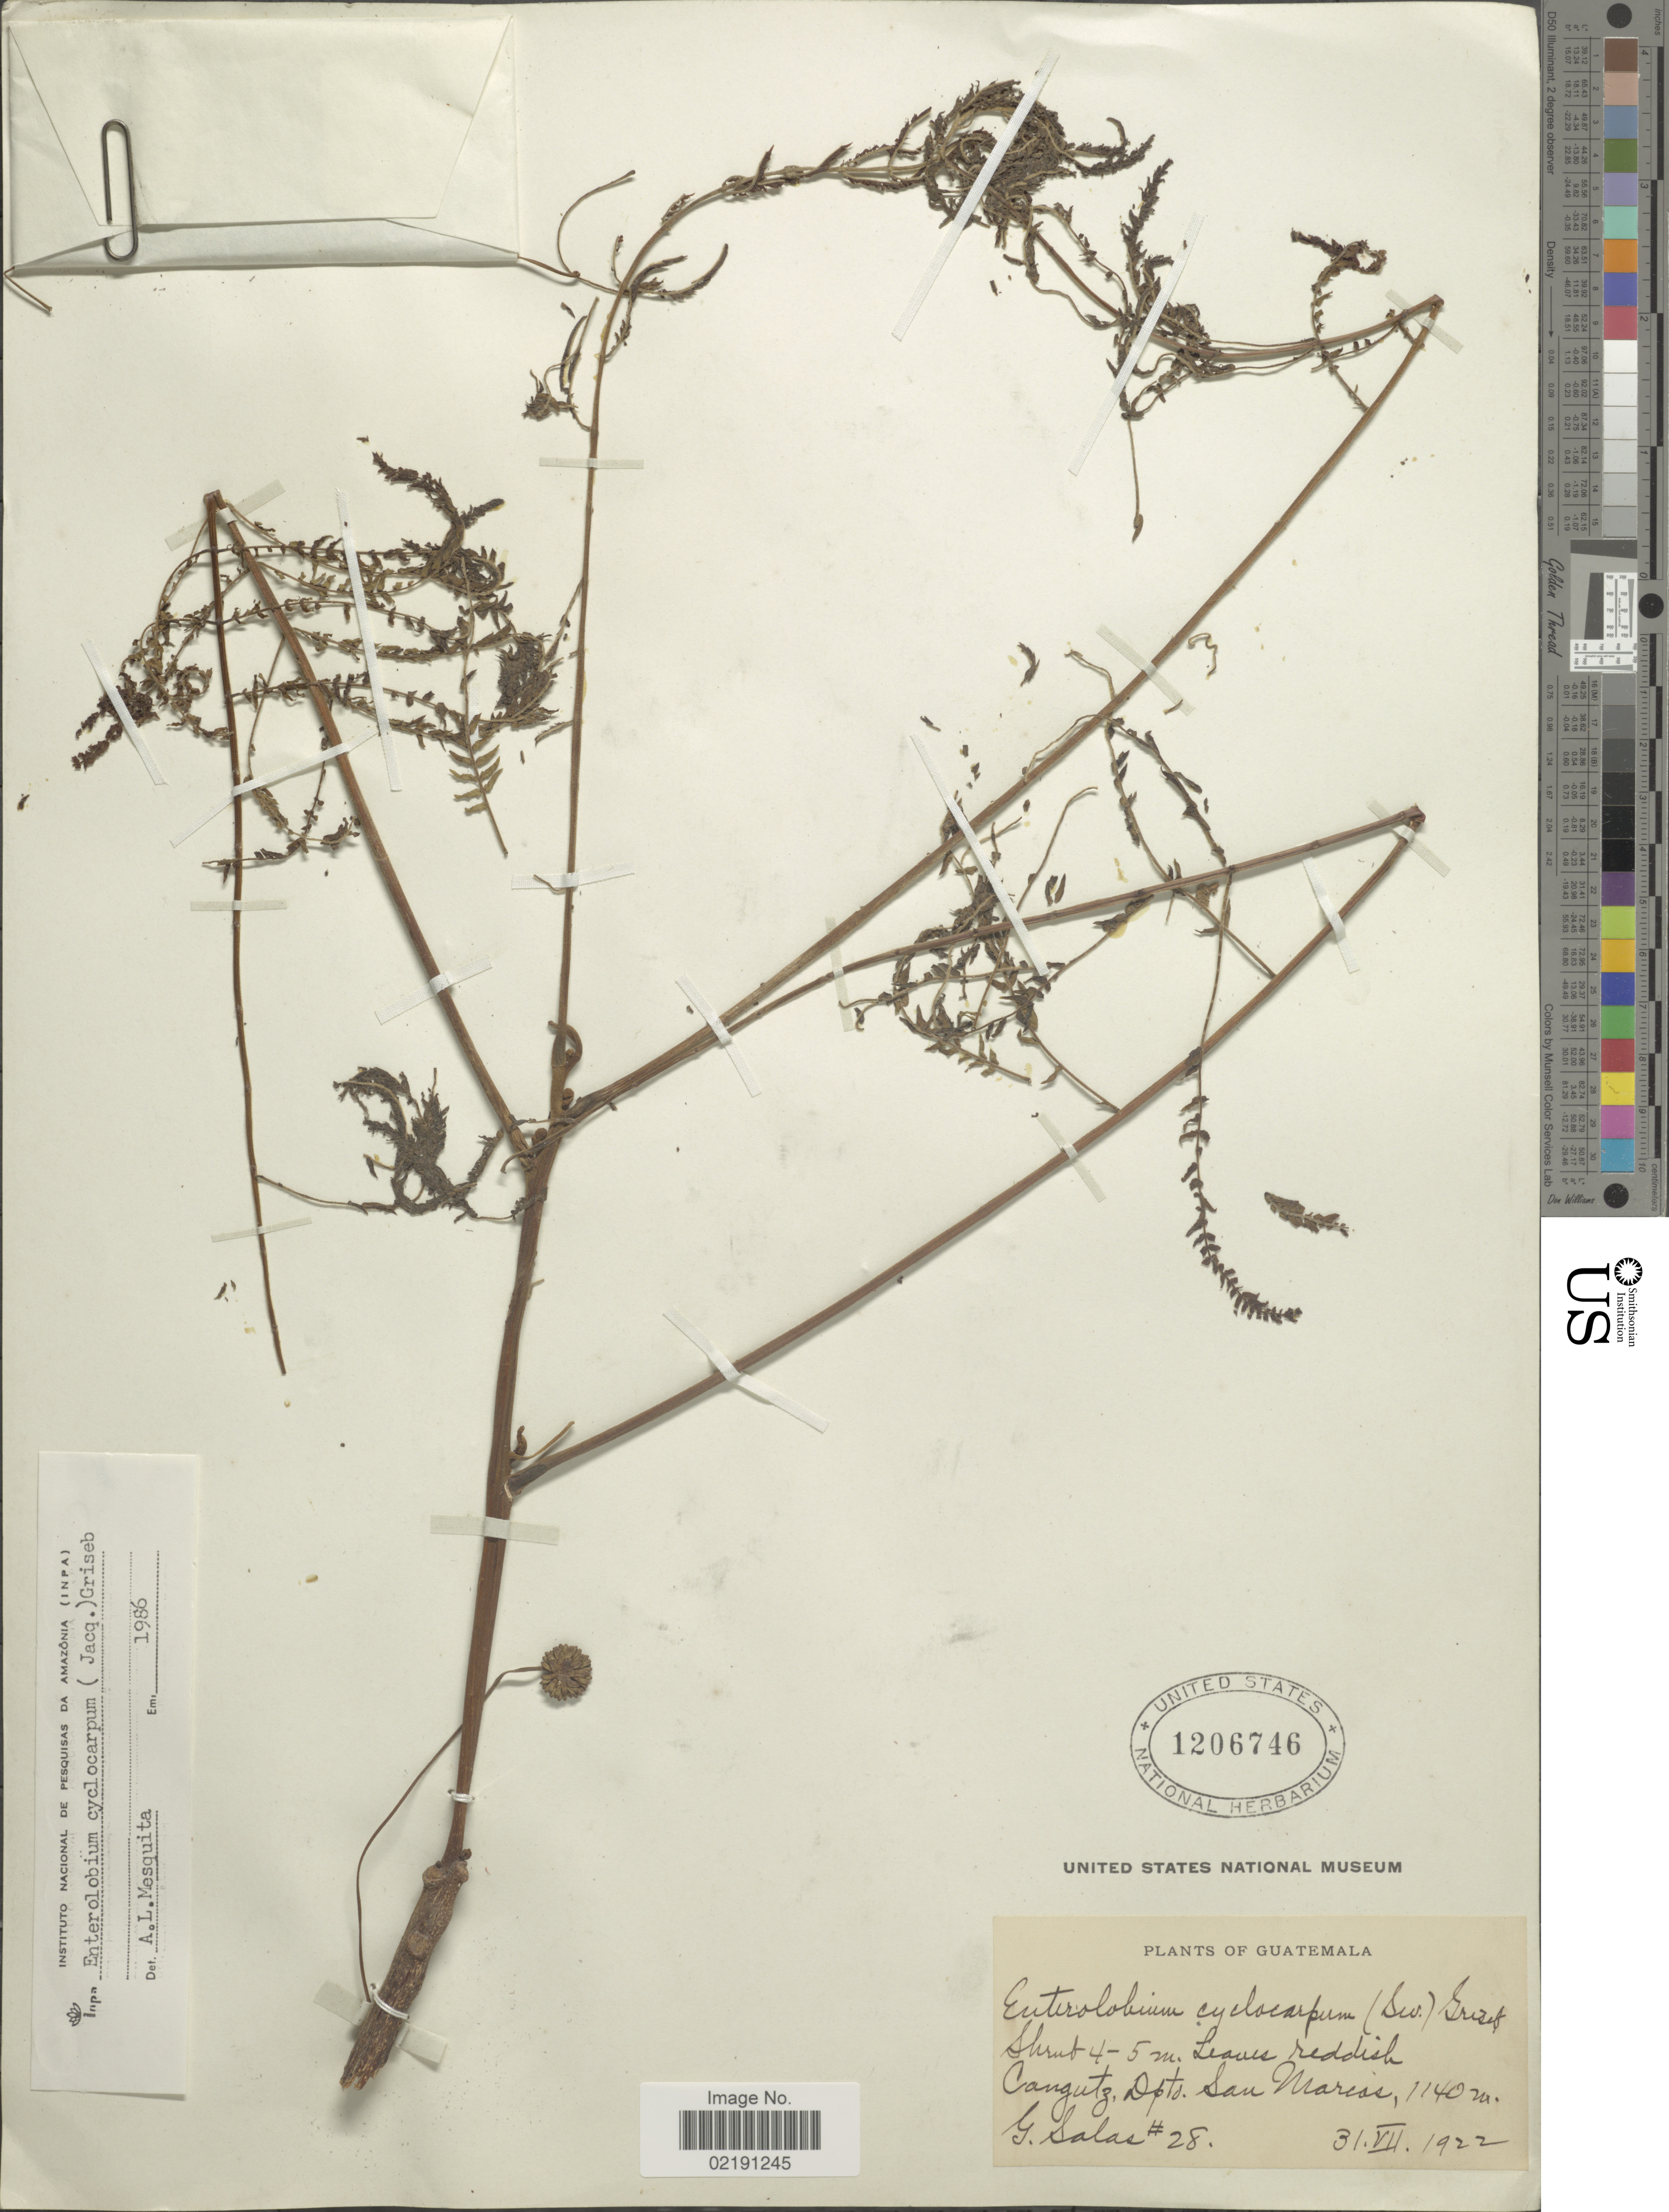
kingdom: Plantae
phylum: Tracheophyta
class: Magnoliopsida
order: Fabales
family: Fabaceae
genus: Enterolobium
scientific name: Enterolobium cyclocarpum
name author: (Jacq.) Griseb.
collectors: G. Salas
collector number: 28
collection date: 1922-07-31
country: Guatemala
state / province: San Marcos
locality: Cangutz, Dpto. San Marcos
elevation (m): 1140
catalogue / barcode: US 1206746